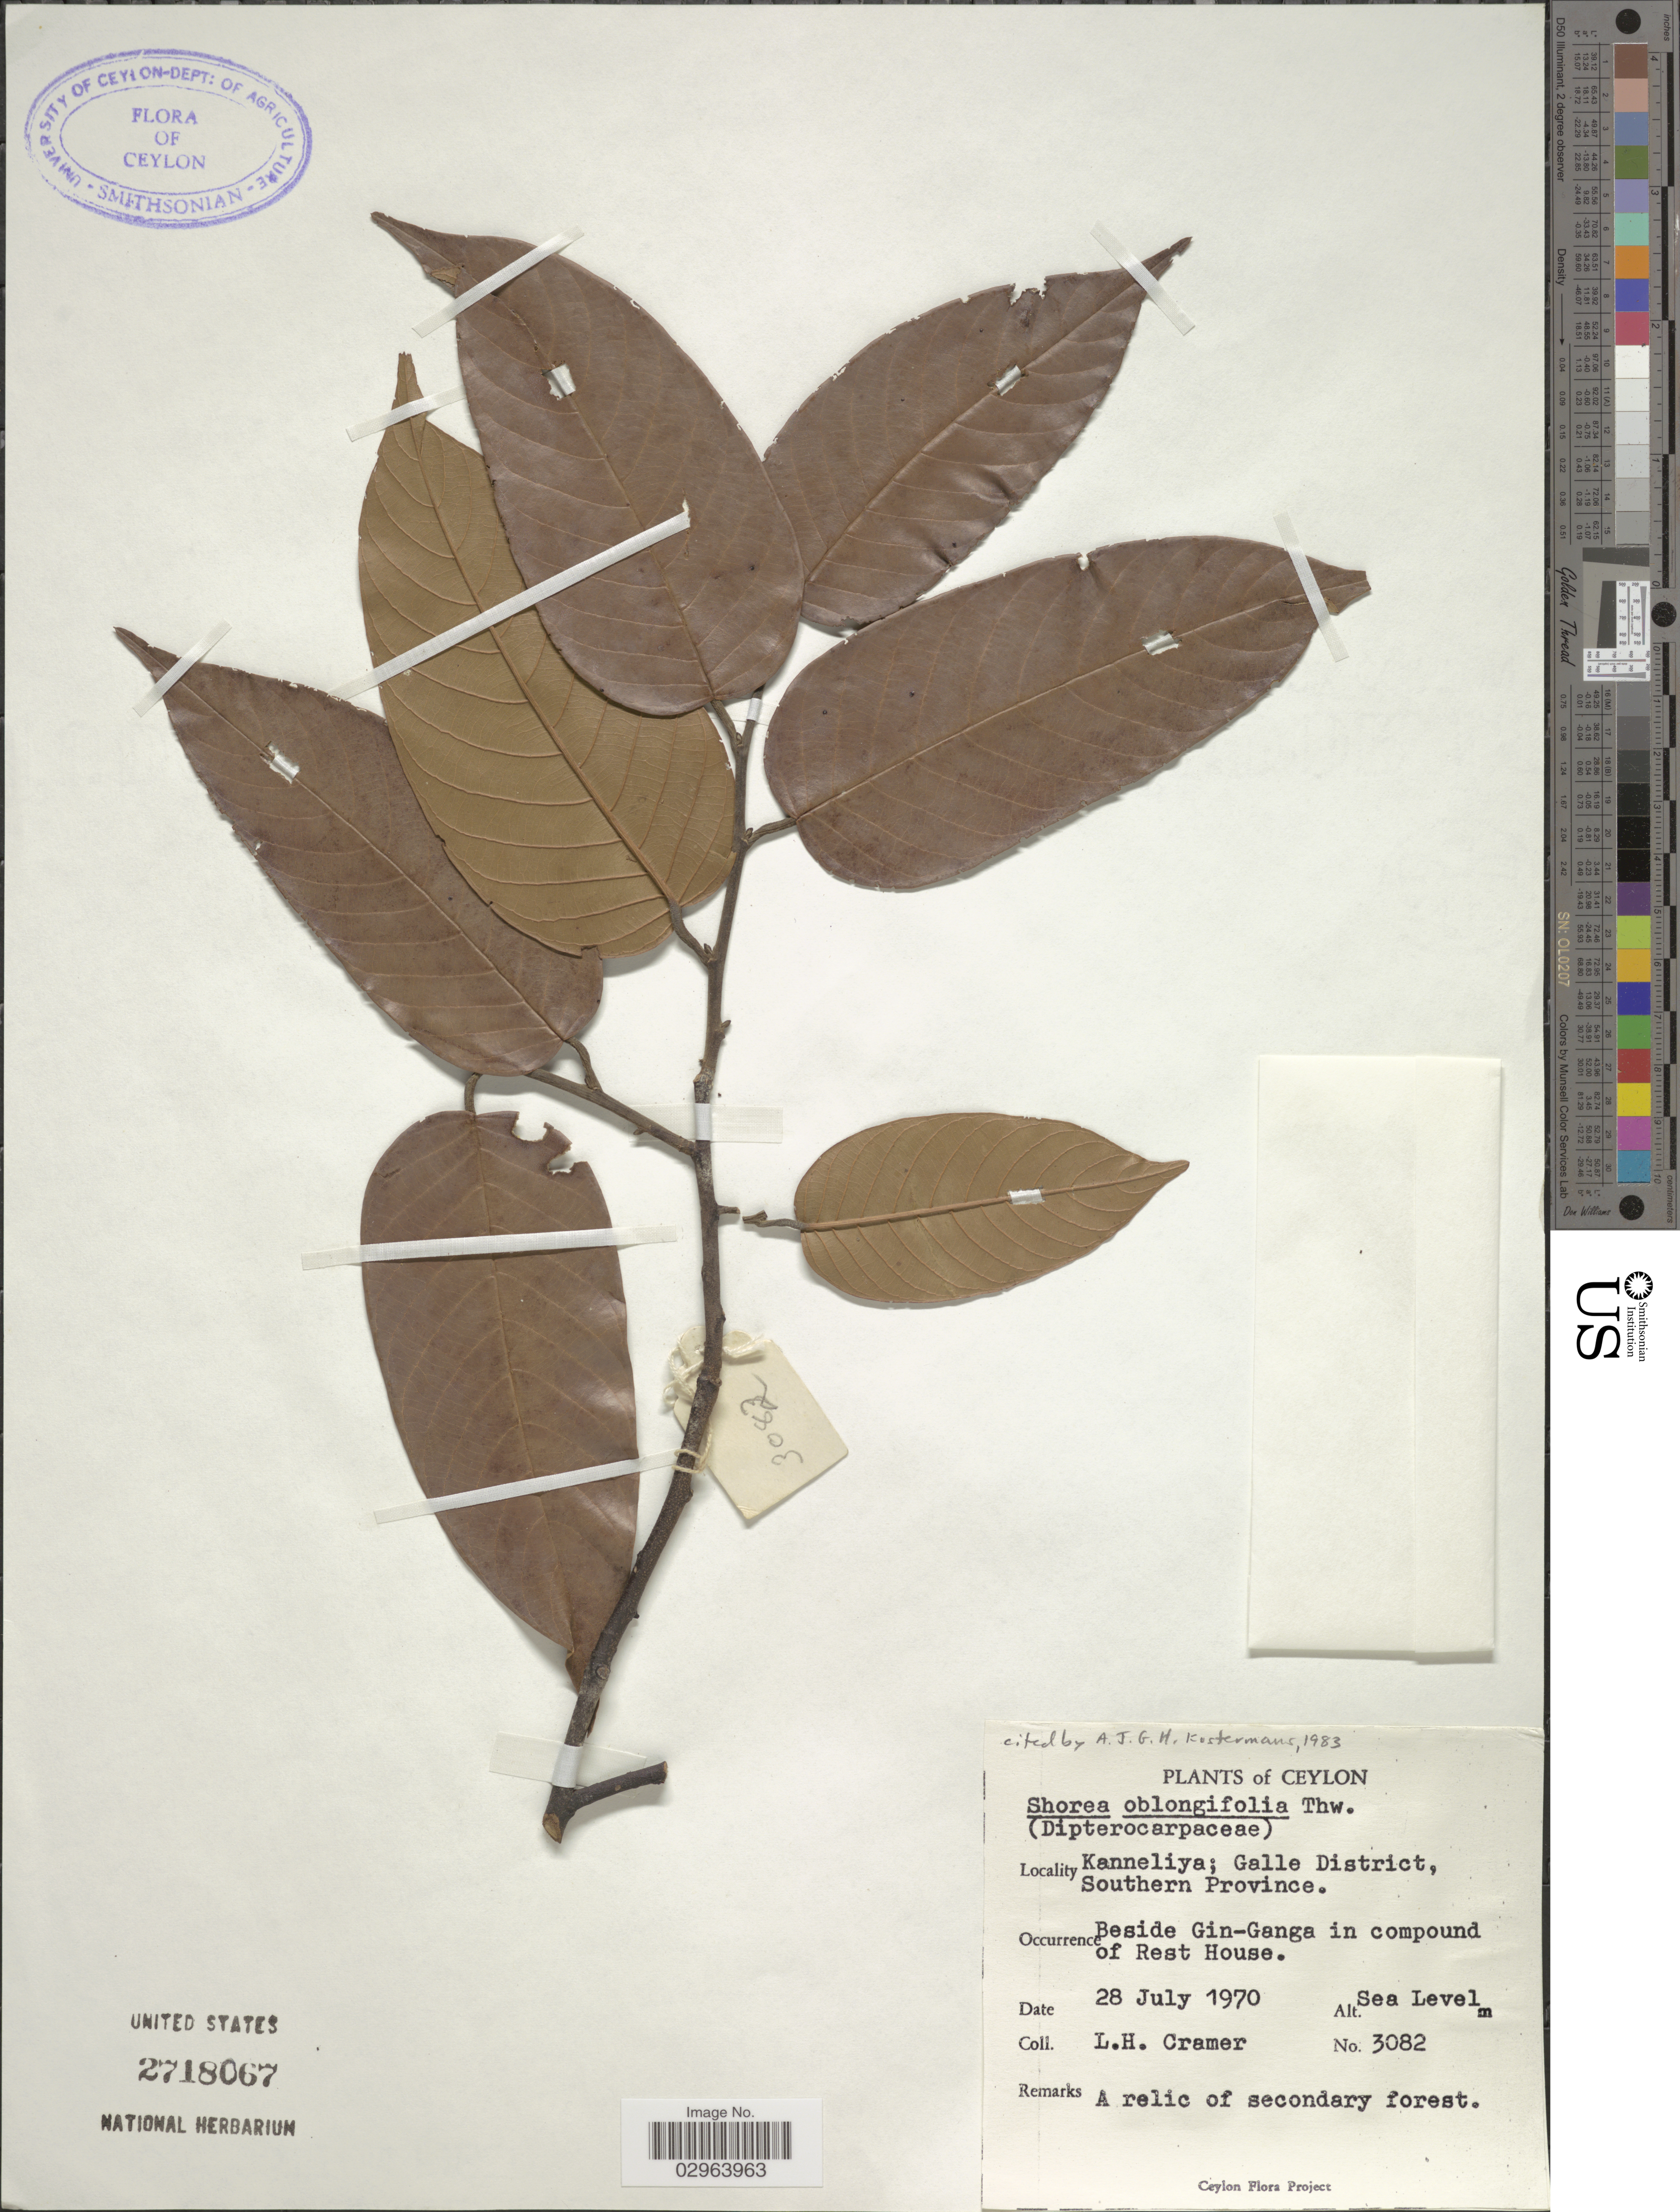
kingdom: Plantae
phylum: Tracheophyta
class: Magnoliopsida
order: Malvales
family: Dipterocarpaceae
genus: Shorea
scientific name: Shorea oblongifolia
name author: Thwaites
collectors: L. H. Cramer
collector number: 3082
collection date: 1970-07-28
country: Sri Lanka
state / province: Southern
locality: Ceylon, Kanneliya; Galle District. Beside Gin-Ganga in compound of Rest House.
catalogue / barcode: US 2718067